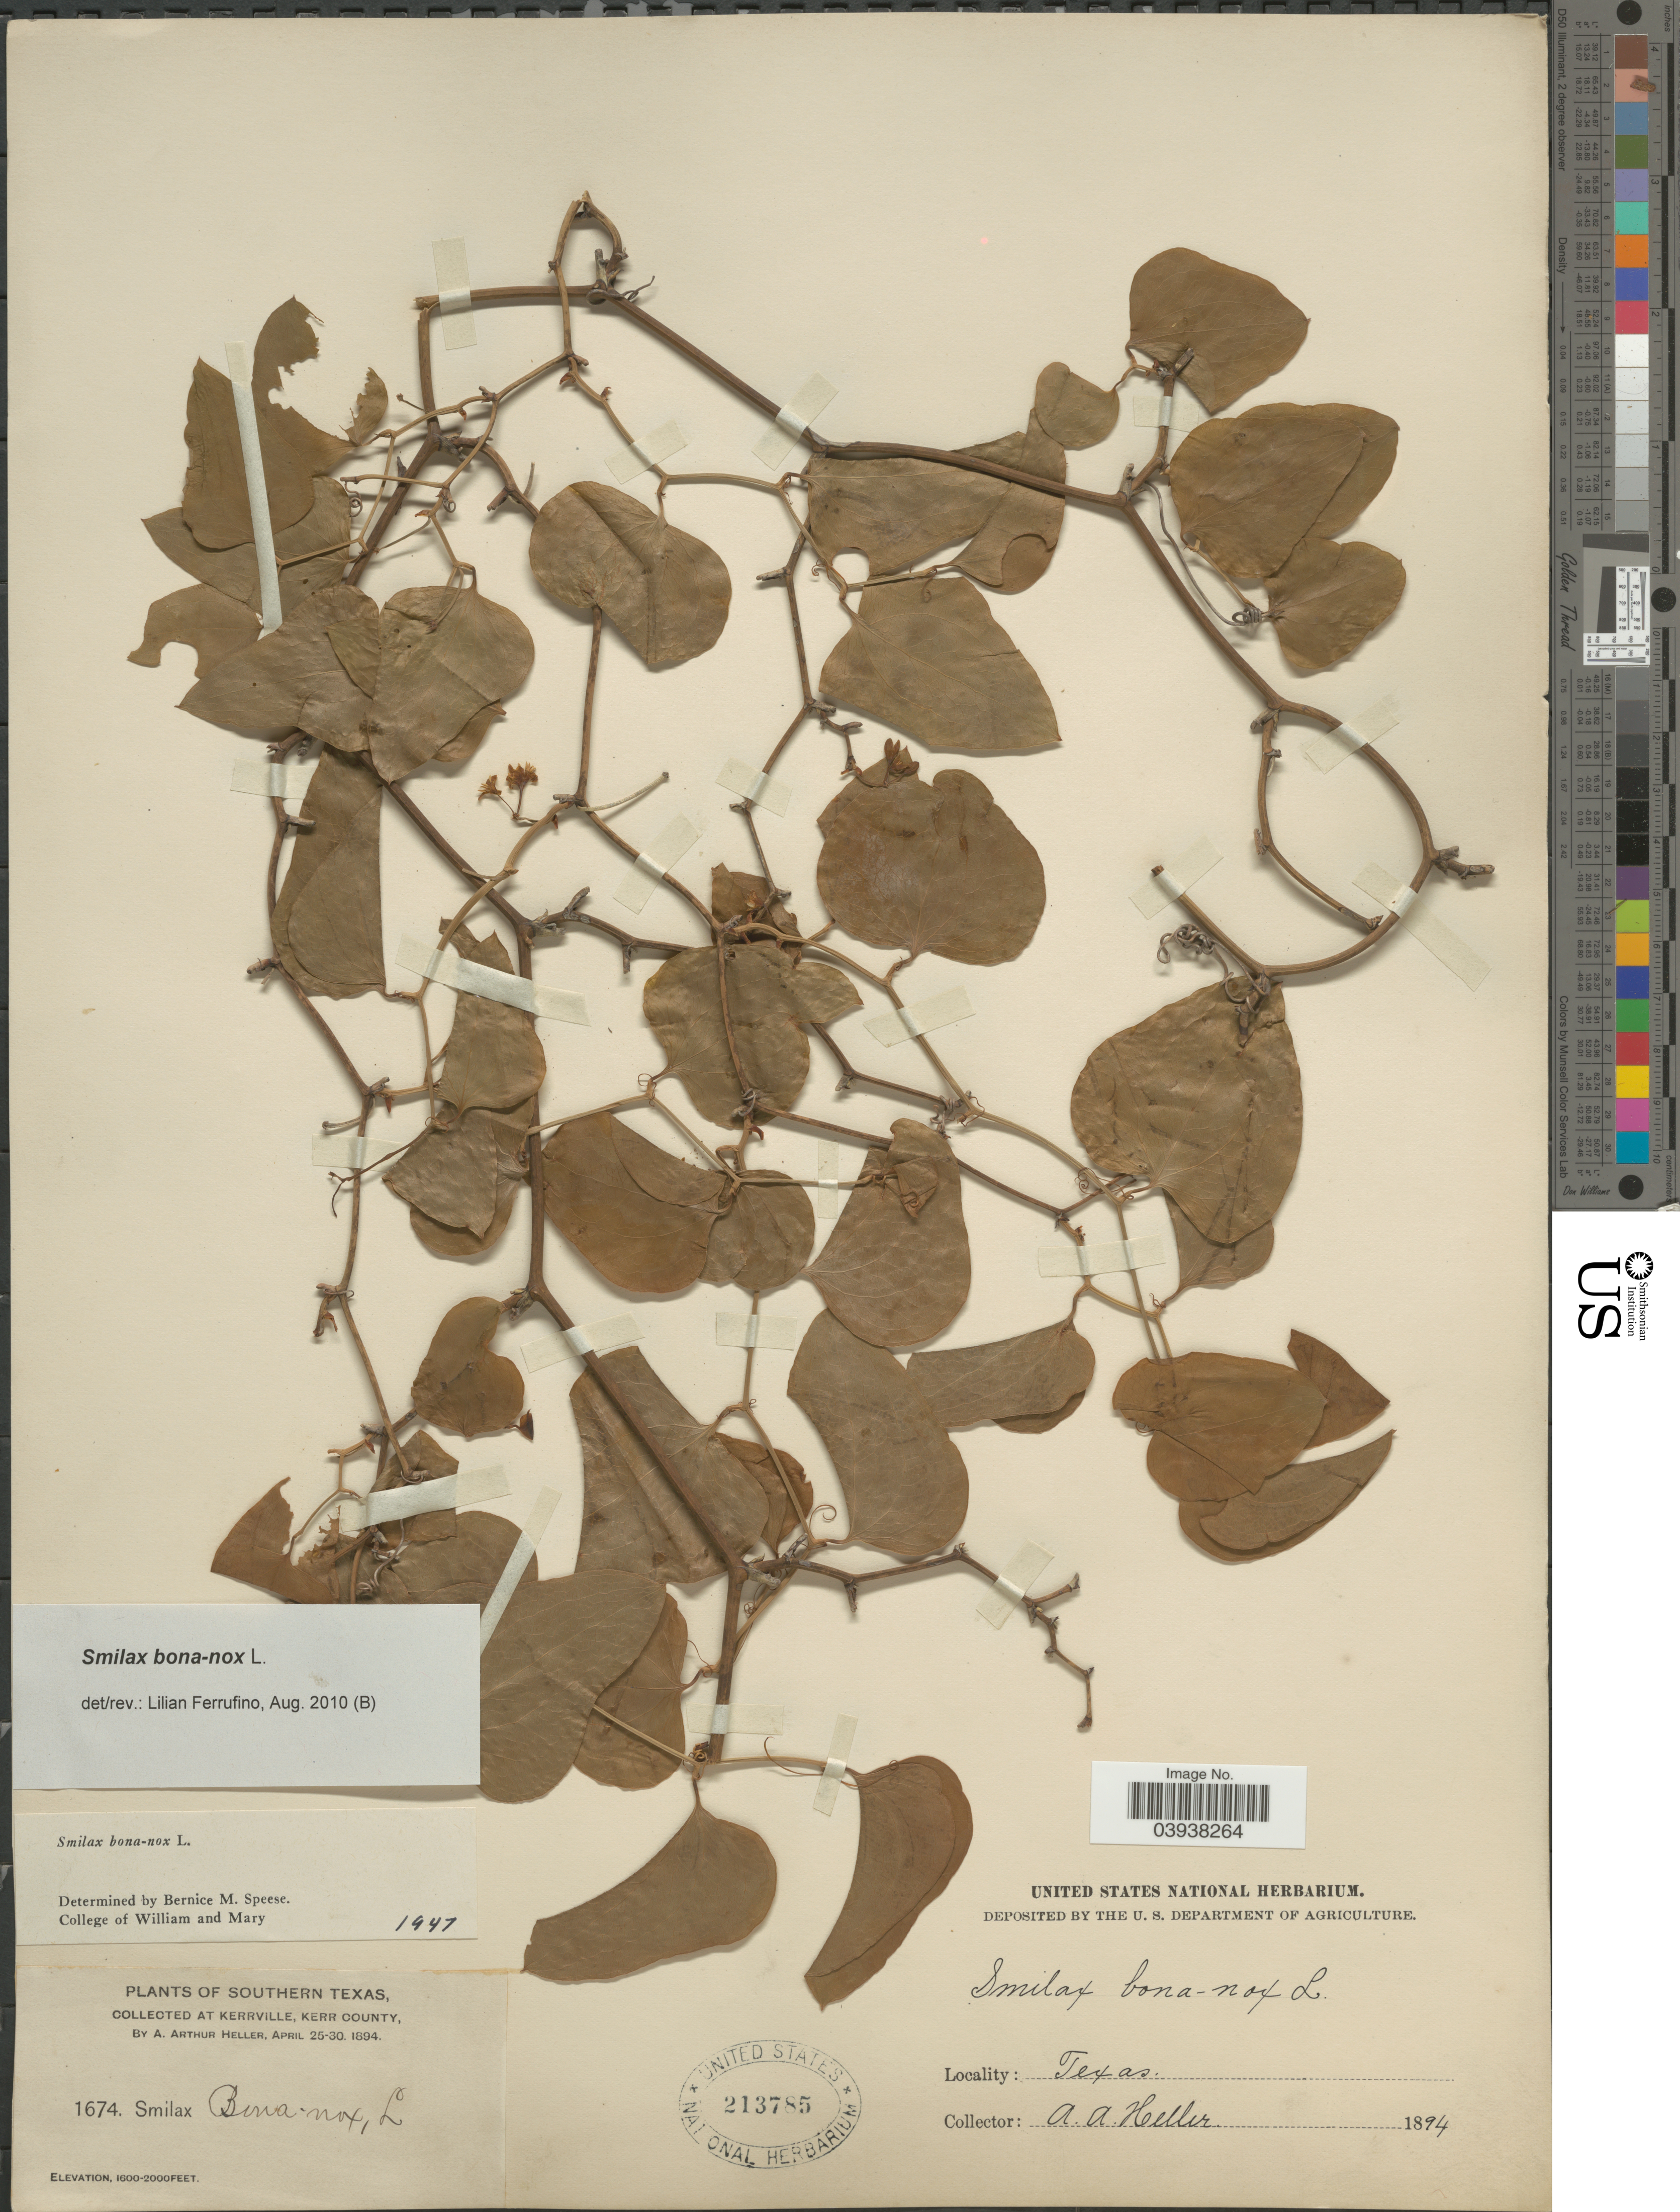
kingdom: Plantae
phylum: Tracheophyta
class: Liliopsida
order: Liliales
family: Smilacaceae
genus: Smilax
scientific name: Smilax bona-nox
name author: L.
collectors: A. A. Heller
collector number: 1674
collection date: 1894-04-25/1894-04-30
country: United States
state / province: Texas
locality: Southern Texas. At Kerrville, Kerr County.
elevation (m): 488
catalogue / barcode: US 213785